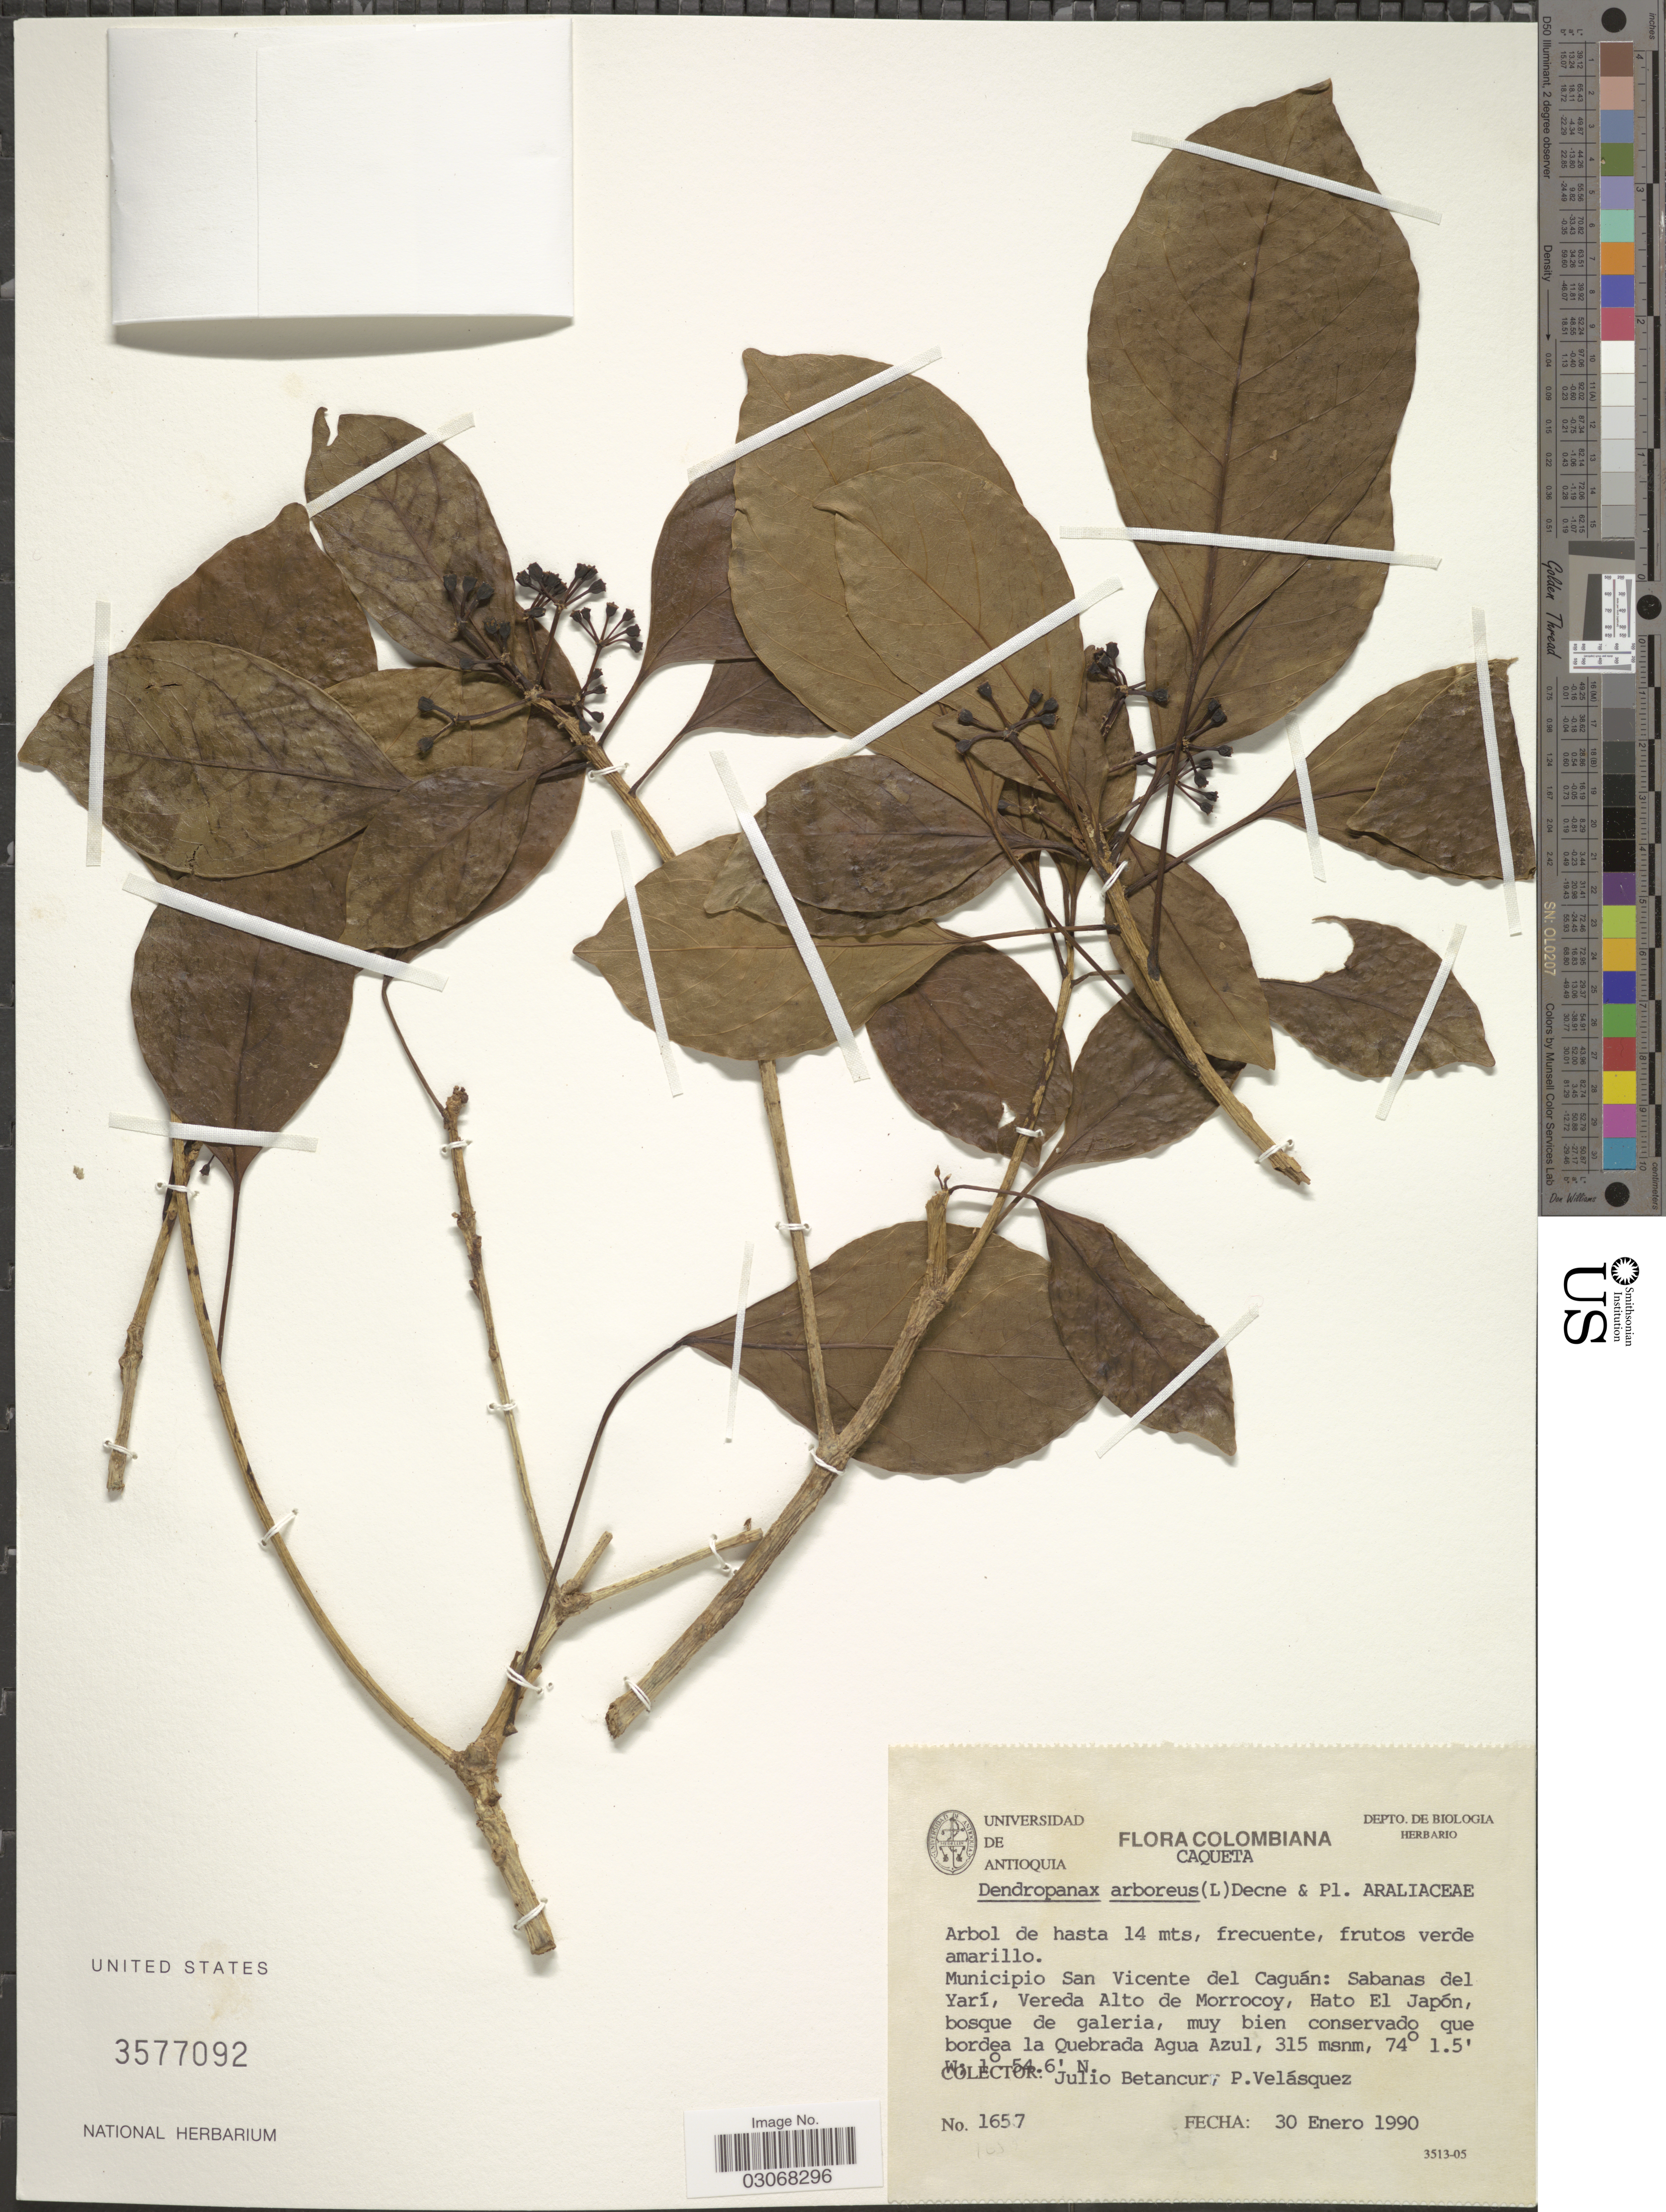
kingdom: Plantae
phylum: Tracheophyta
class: Magnoliopsida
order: Apiales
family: Araliaceae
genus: Dendropanax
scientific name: Dendropanax arboreus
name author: (L.) Decne. & Planch.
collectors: J. Betanacur & P. Velasquez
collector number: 1657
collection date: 1990-01-30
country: Colombia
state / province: Caquetá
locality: Municipio San Vicente del Caguán: Sabanas del Yarí, Vereda Alto de Morrocoy, Hato El Japón, muy bien conservado que bordea la Quebrada Agua Azul.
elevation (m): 315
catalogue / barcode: US 3577092